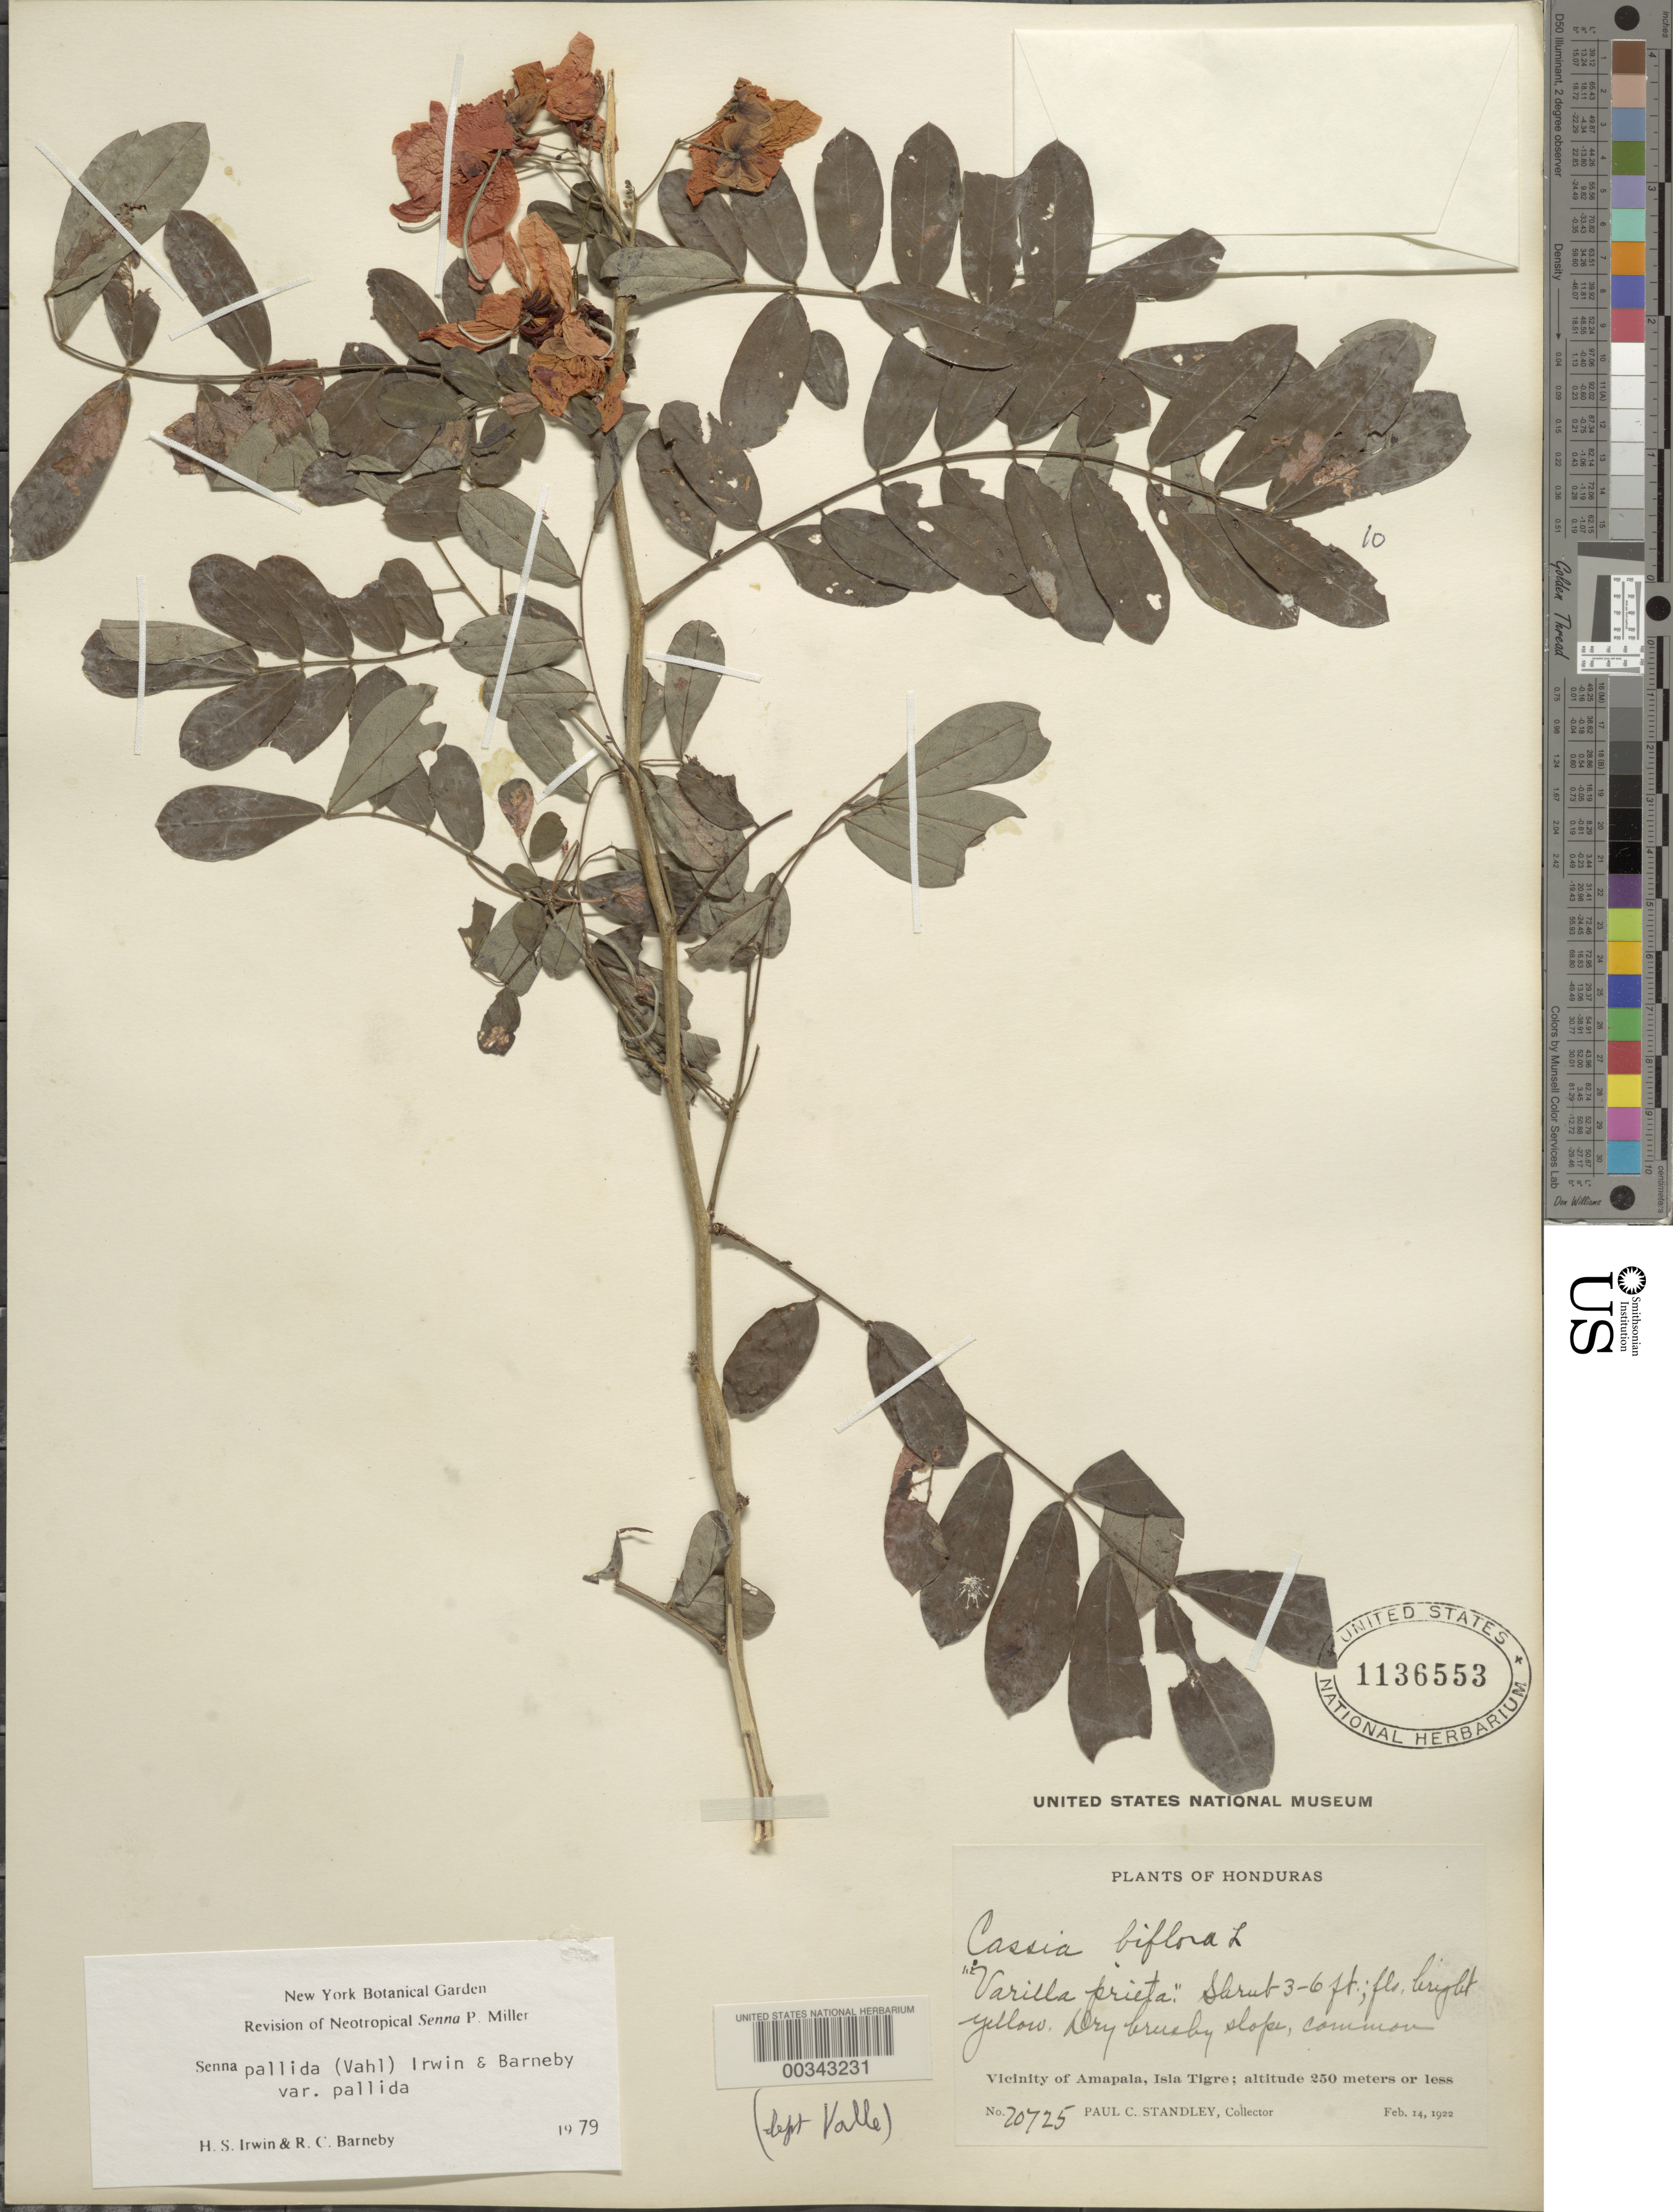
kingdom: Plantae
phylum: Tracheophyta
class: Magnoliopsida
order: Fabales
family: Fabaceae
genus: Senna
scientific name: Senna pallida var. pallida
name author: (Vahl) H.S. Irwin & Barneby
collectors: P. C. Standley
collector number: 20725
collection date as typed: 14 Feb 1922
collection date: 1922-02-14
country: Honduras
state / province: Valle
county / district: Amapala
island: Isla Tigre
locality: Vicinity of Amapala, Isla Tigre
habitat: Dry brushy slope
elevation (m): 250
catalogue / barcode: US 1136553